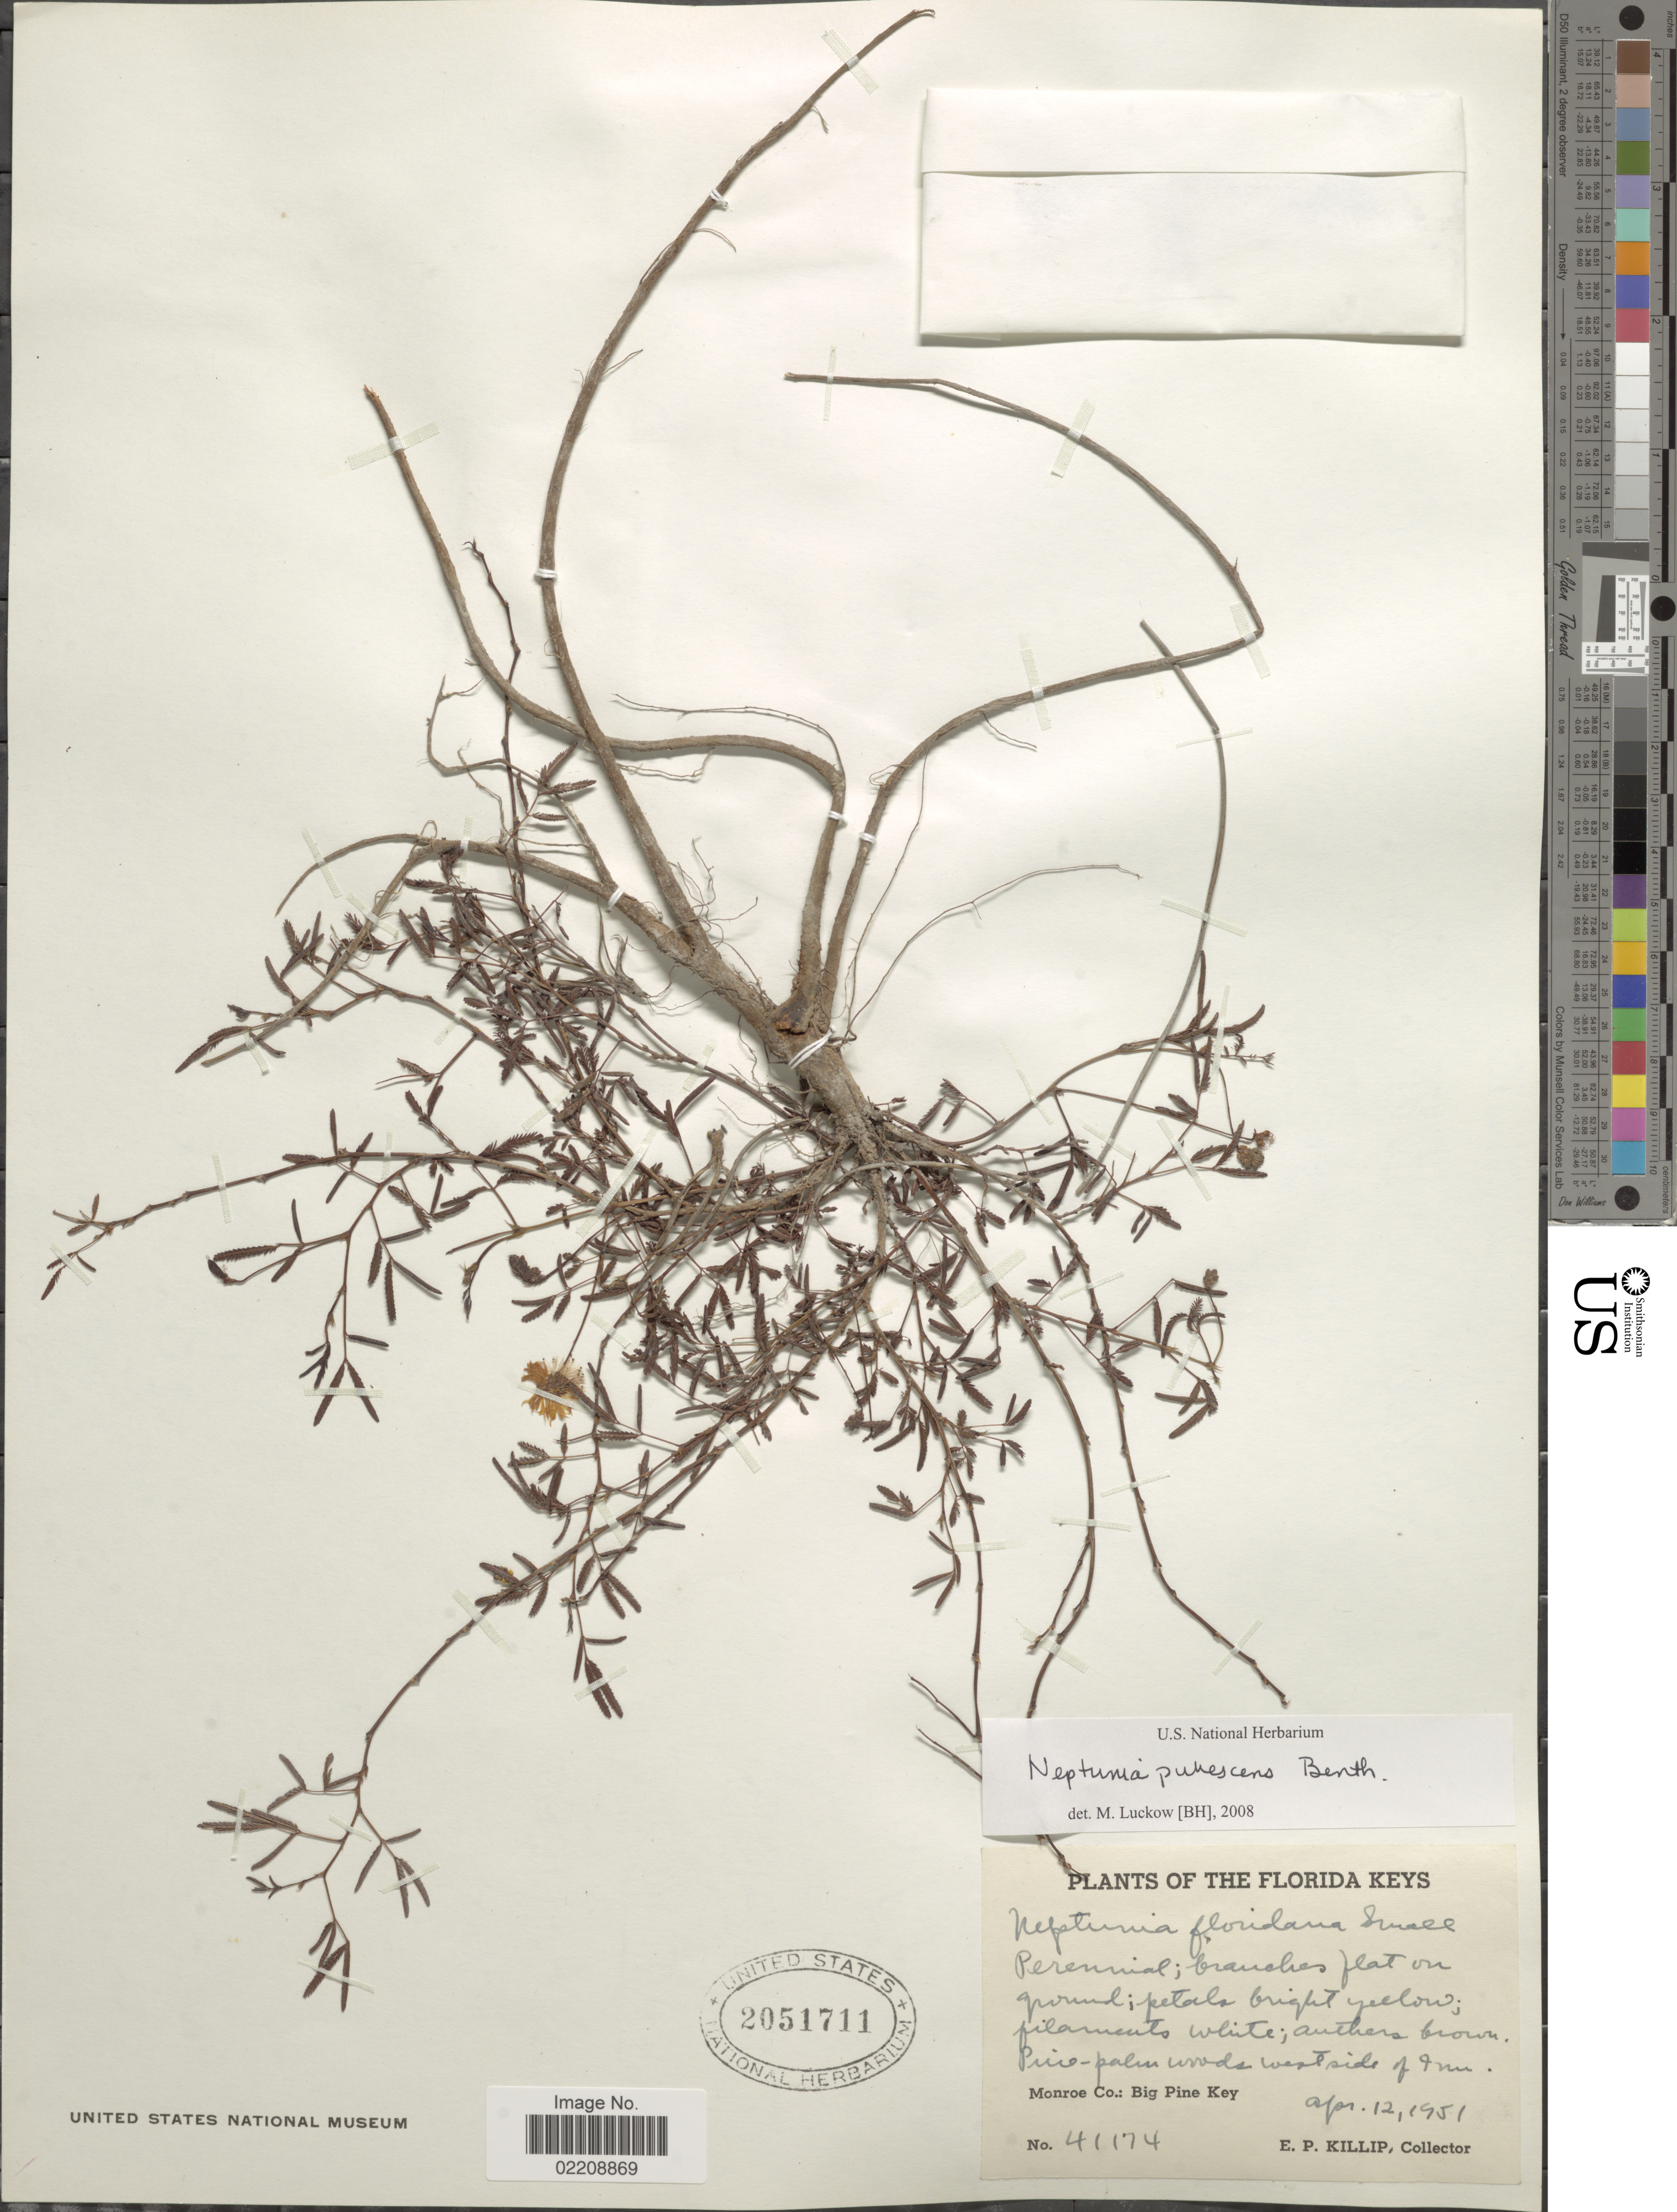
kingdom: Plantae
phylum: Tracheophyta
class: Magnoliopsida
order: Fabales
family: Fabaceae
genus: Neptunia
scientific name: Neptunia pubescens var. pubescens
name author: Benth.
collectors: E. P. Killip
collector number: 41174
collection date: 1951-04-12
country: United States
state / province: Florida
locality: Florida Keys, west side of Inn, Monroe Co., Big Pine Key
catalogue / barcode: US 2051711